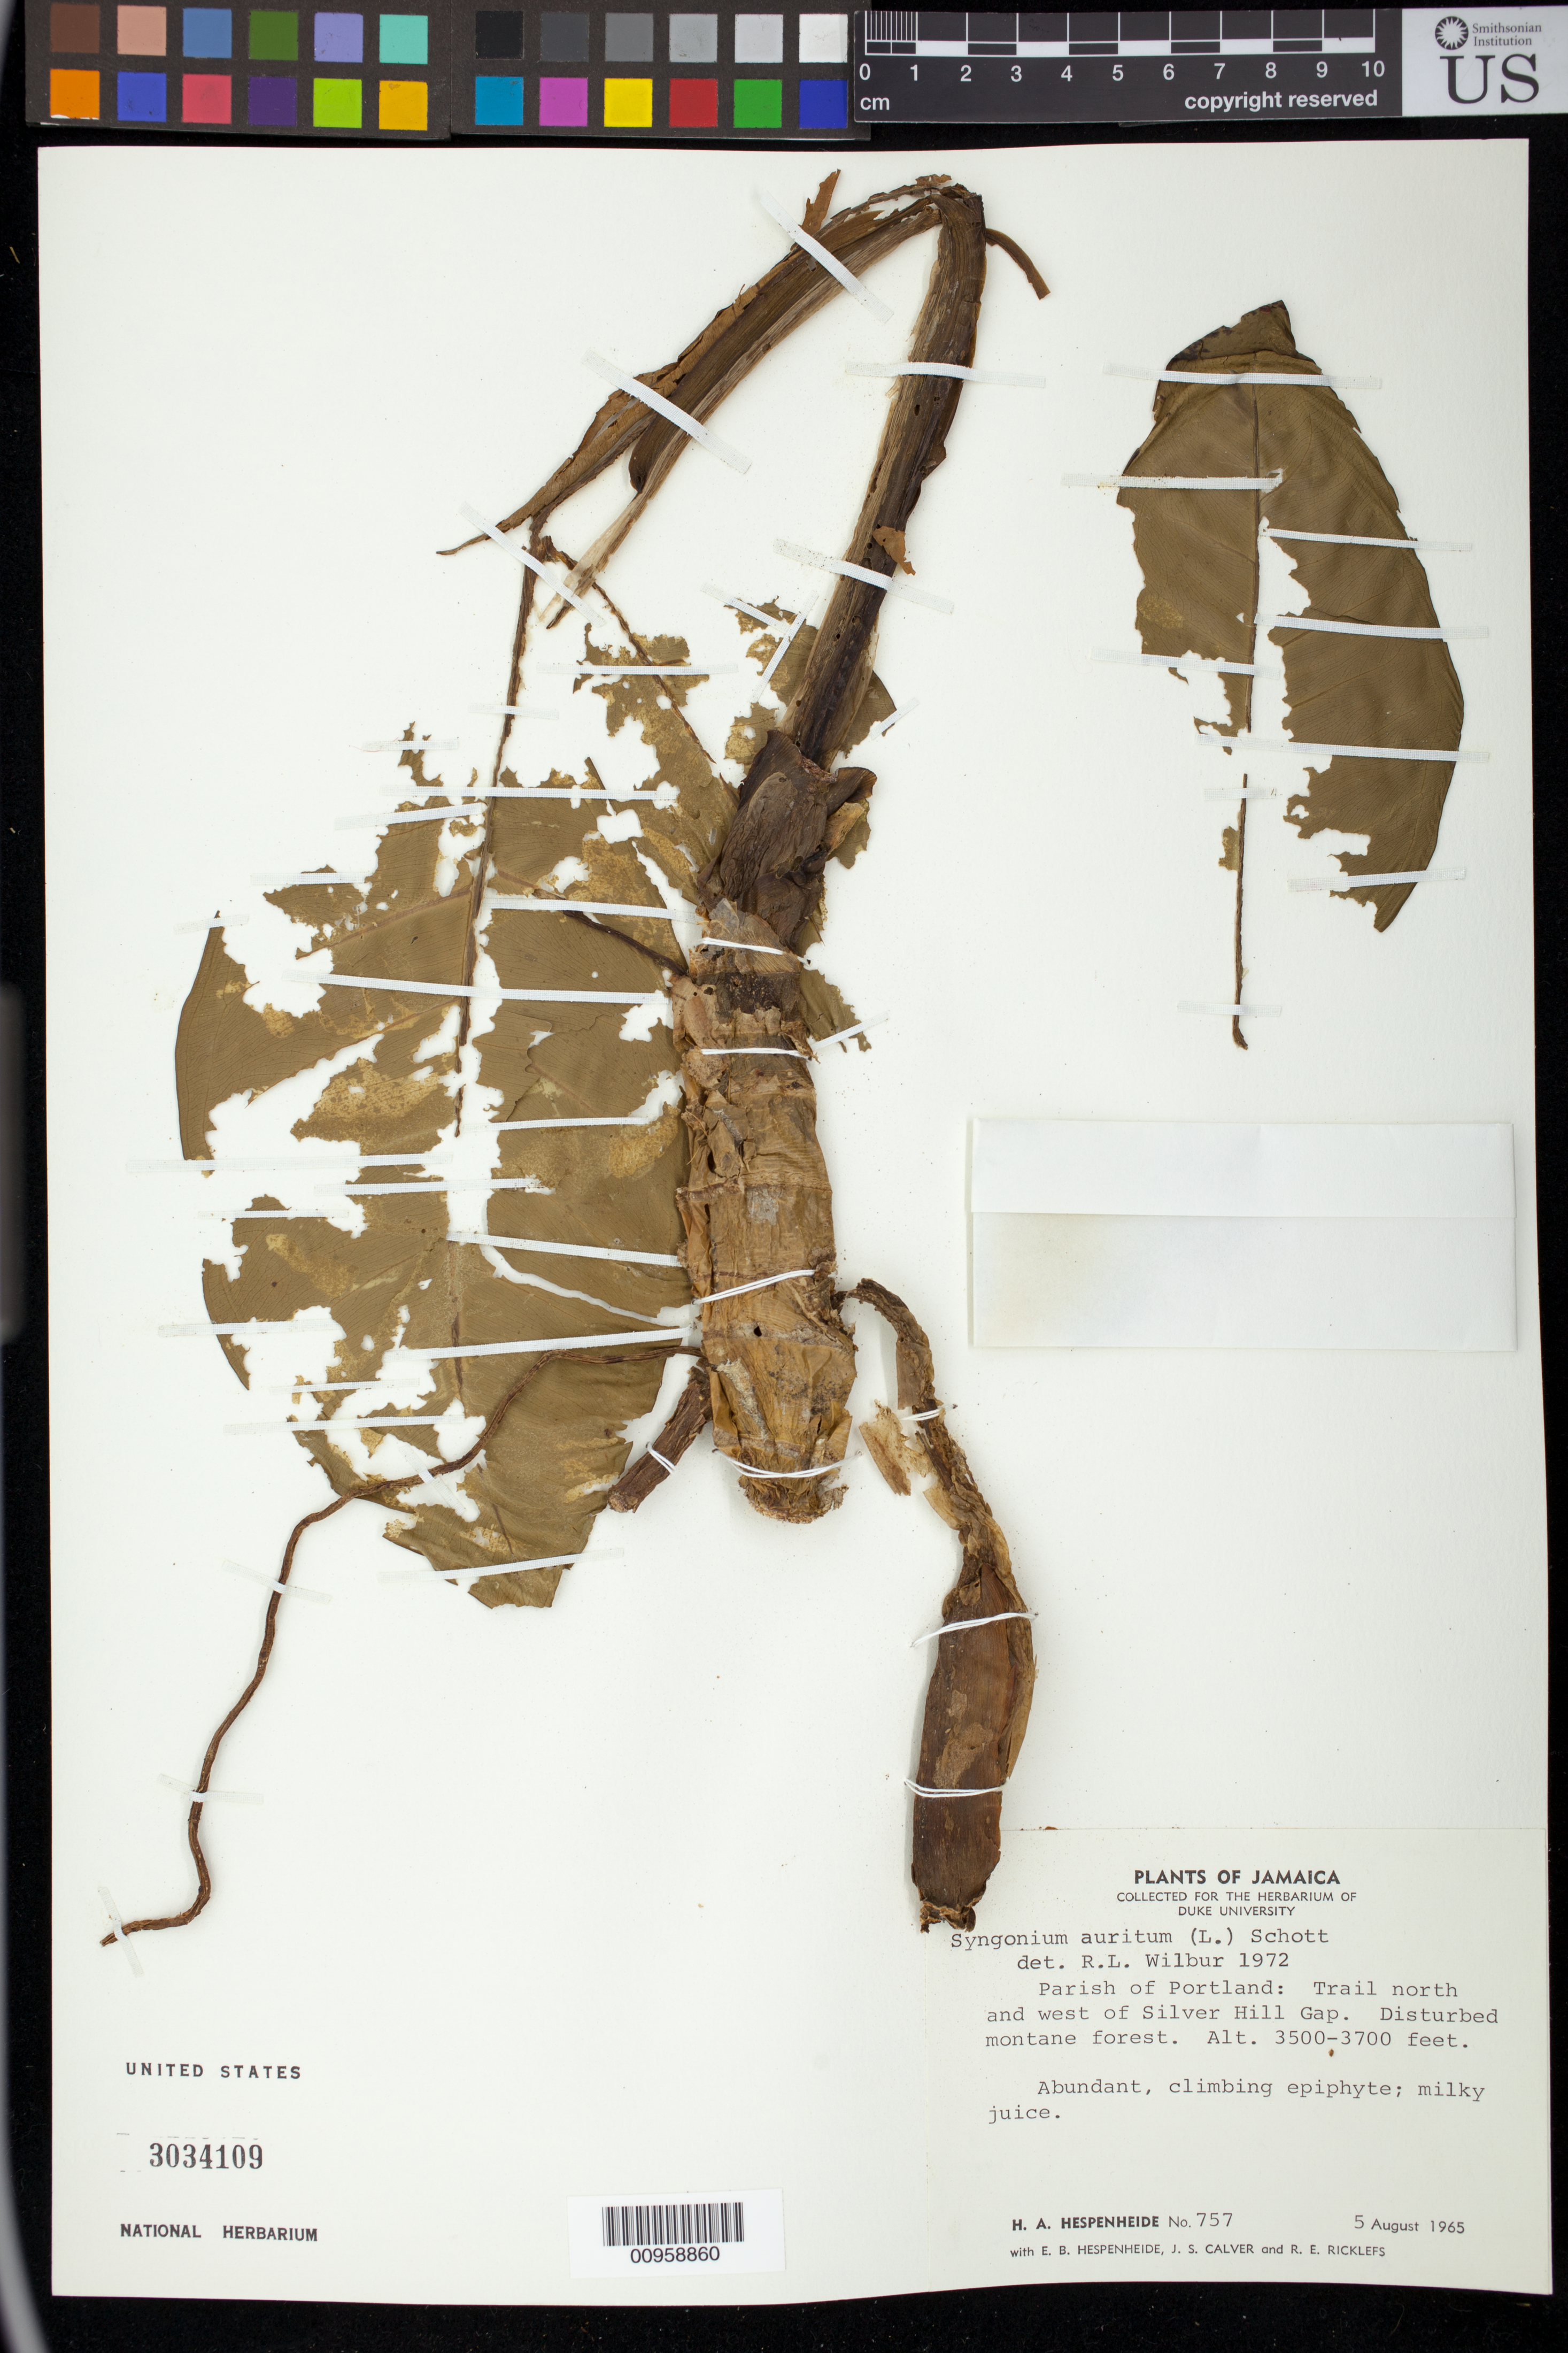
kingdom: Plantae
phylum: Tracheophyta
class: Liliopsida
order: Alismatales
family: Araceae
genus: Syngonium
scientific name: Syngonium auritum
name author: (L.) Schott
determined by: Wilbur, R. L.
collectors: H. A. Hespenheide, E. Hespenheide, J. Calver & R. Ricklefs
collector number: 757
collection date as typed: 05 Aug 1965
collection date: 1965-08-05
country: Jamaica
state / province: Portland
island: Jamaica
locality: Trail north and west of Silver Hill Gap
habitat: Disturbed montane forest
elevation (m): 1067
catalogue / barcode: US 3034109